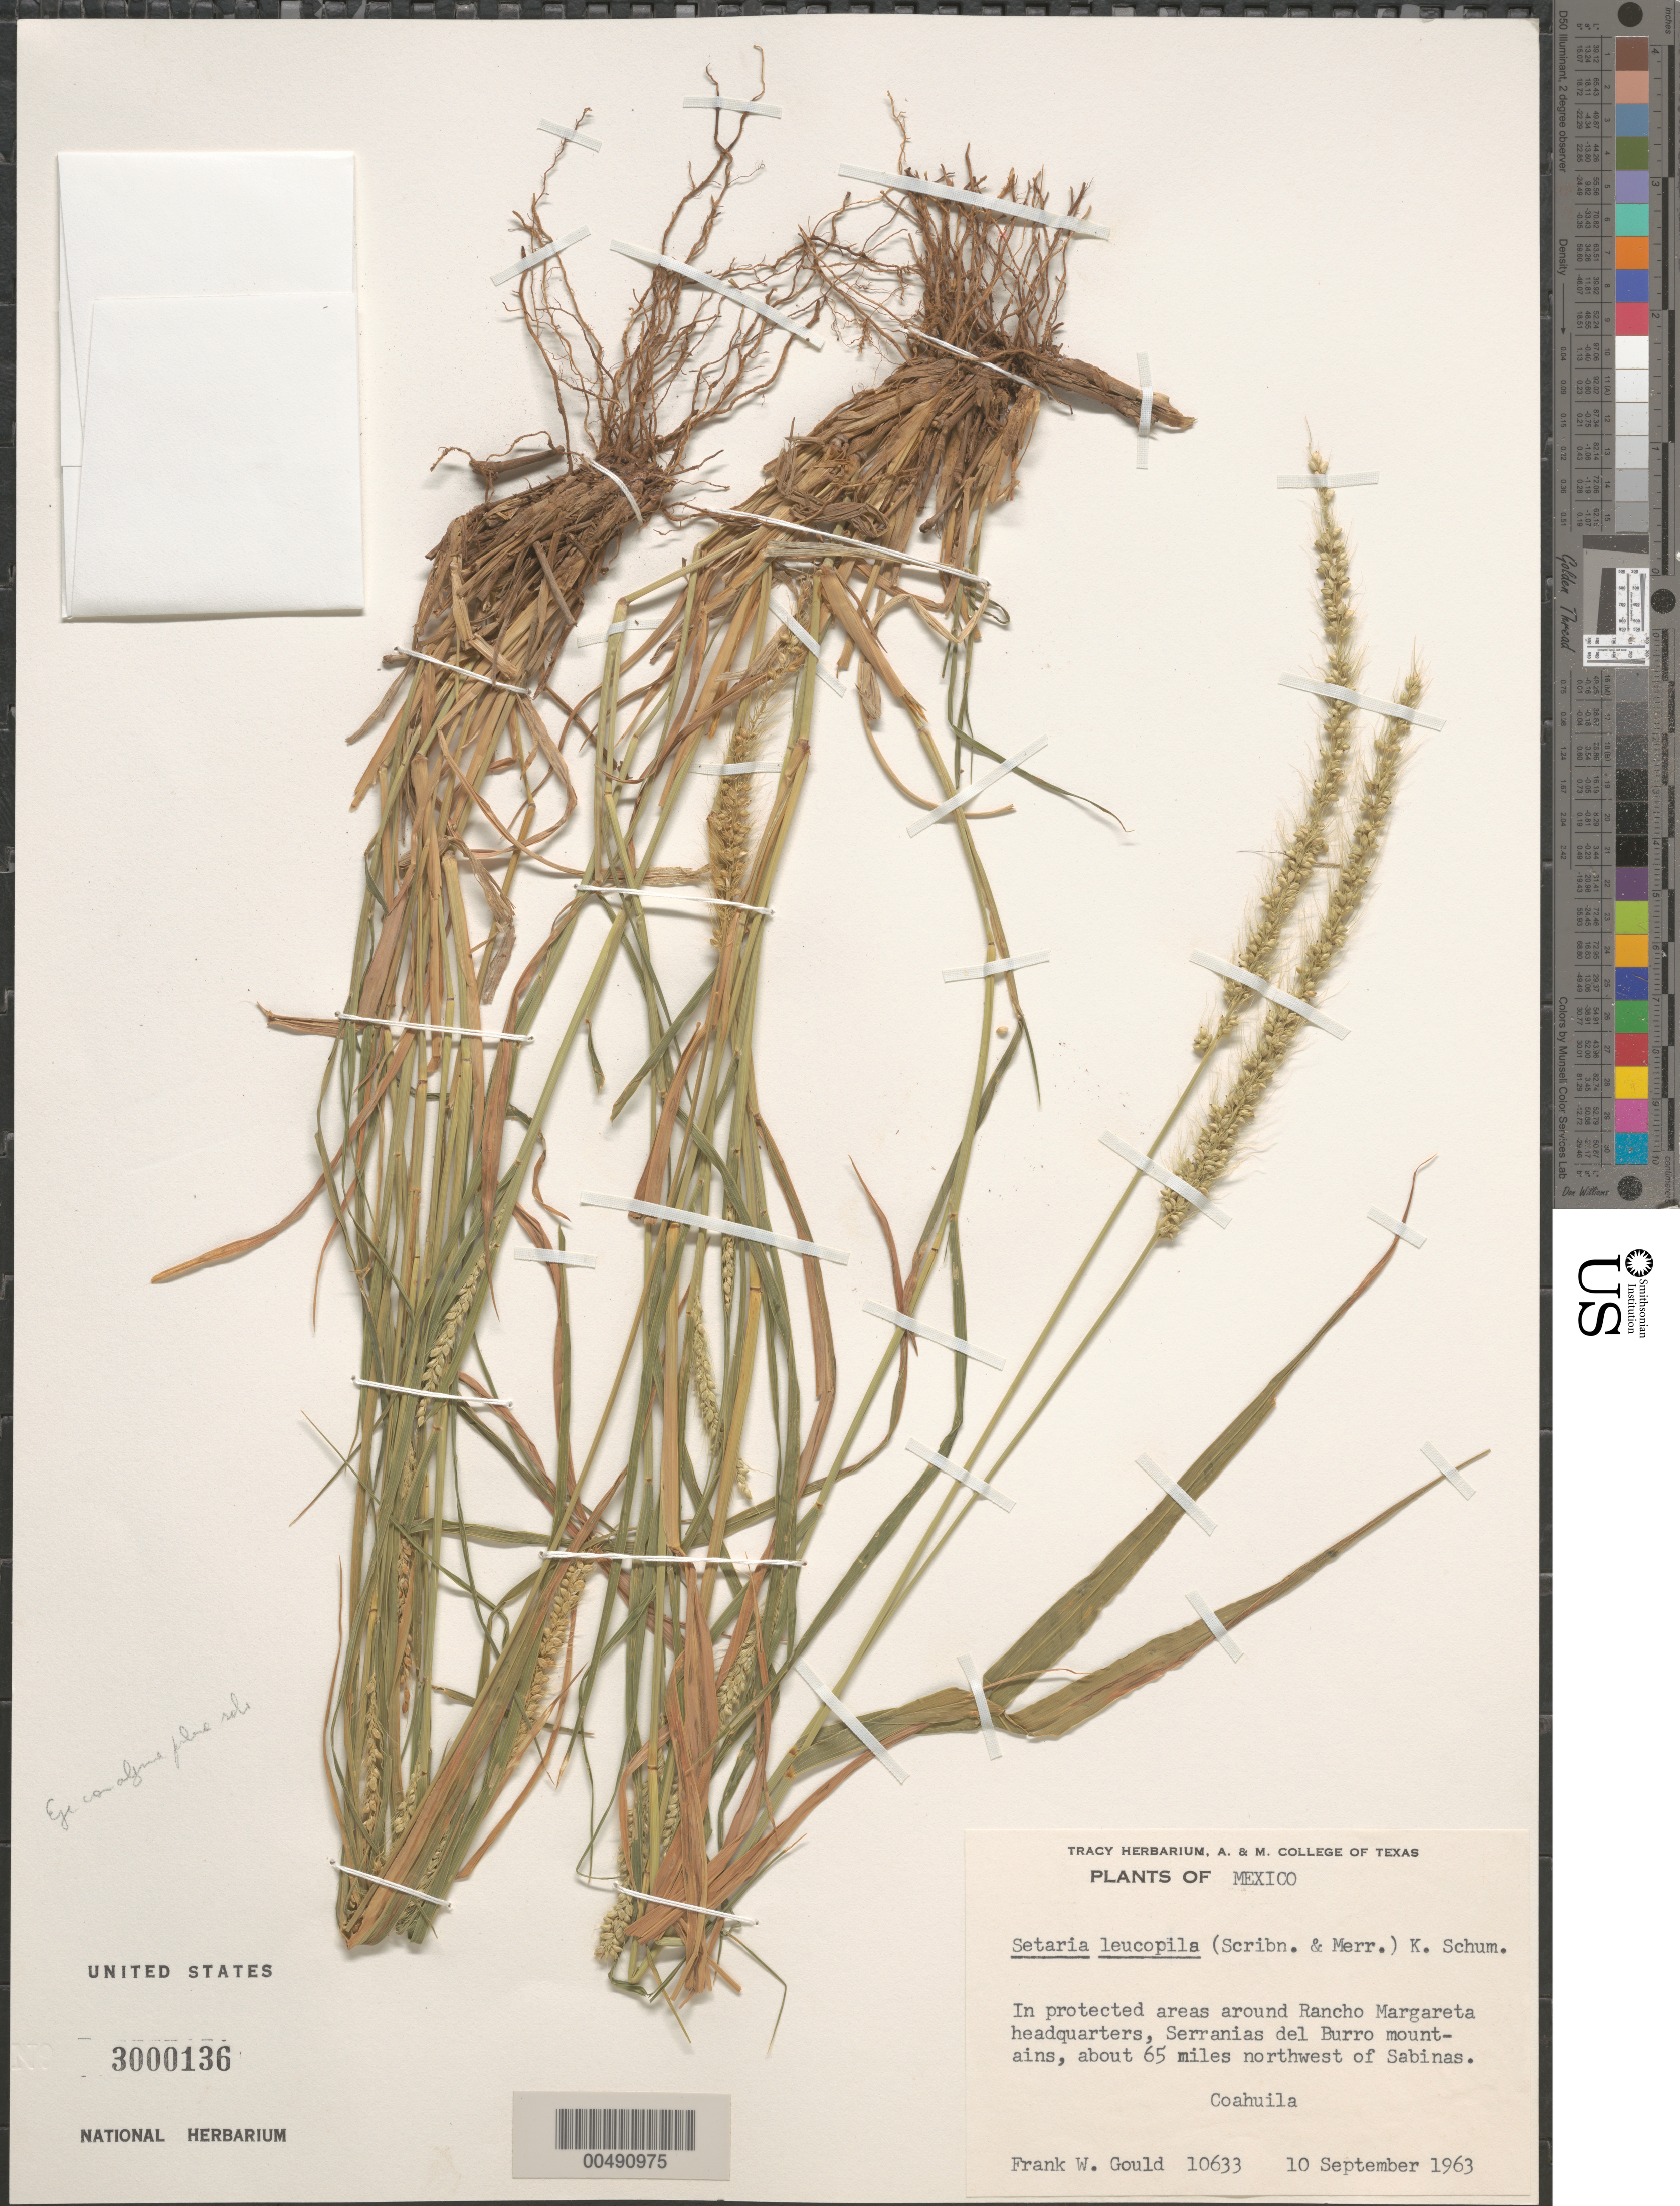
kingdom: Plantae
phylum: Tracheophyta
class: Liliopsida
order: Poales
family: Poaceae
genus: Setaria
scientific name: Setaria leucopila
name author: (Scribn. & Merr.) K. Schum.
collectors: F. W. Gould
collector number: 10633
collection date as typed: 10 Sep 1963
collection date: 1963-09-10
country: Mexico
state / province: Coahuila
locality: Around Rancho Margareta headquarters, Serranias del Burro Mts., about 65 mi NW of Sabinas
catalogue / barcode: US 3000136